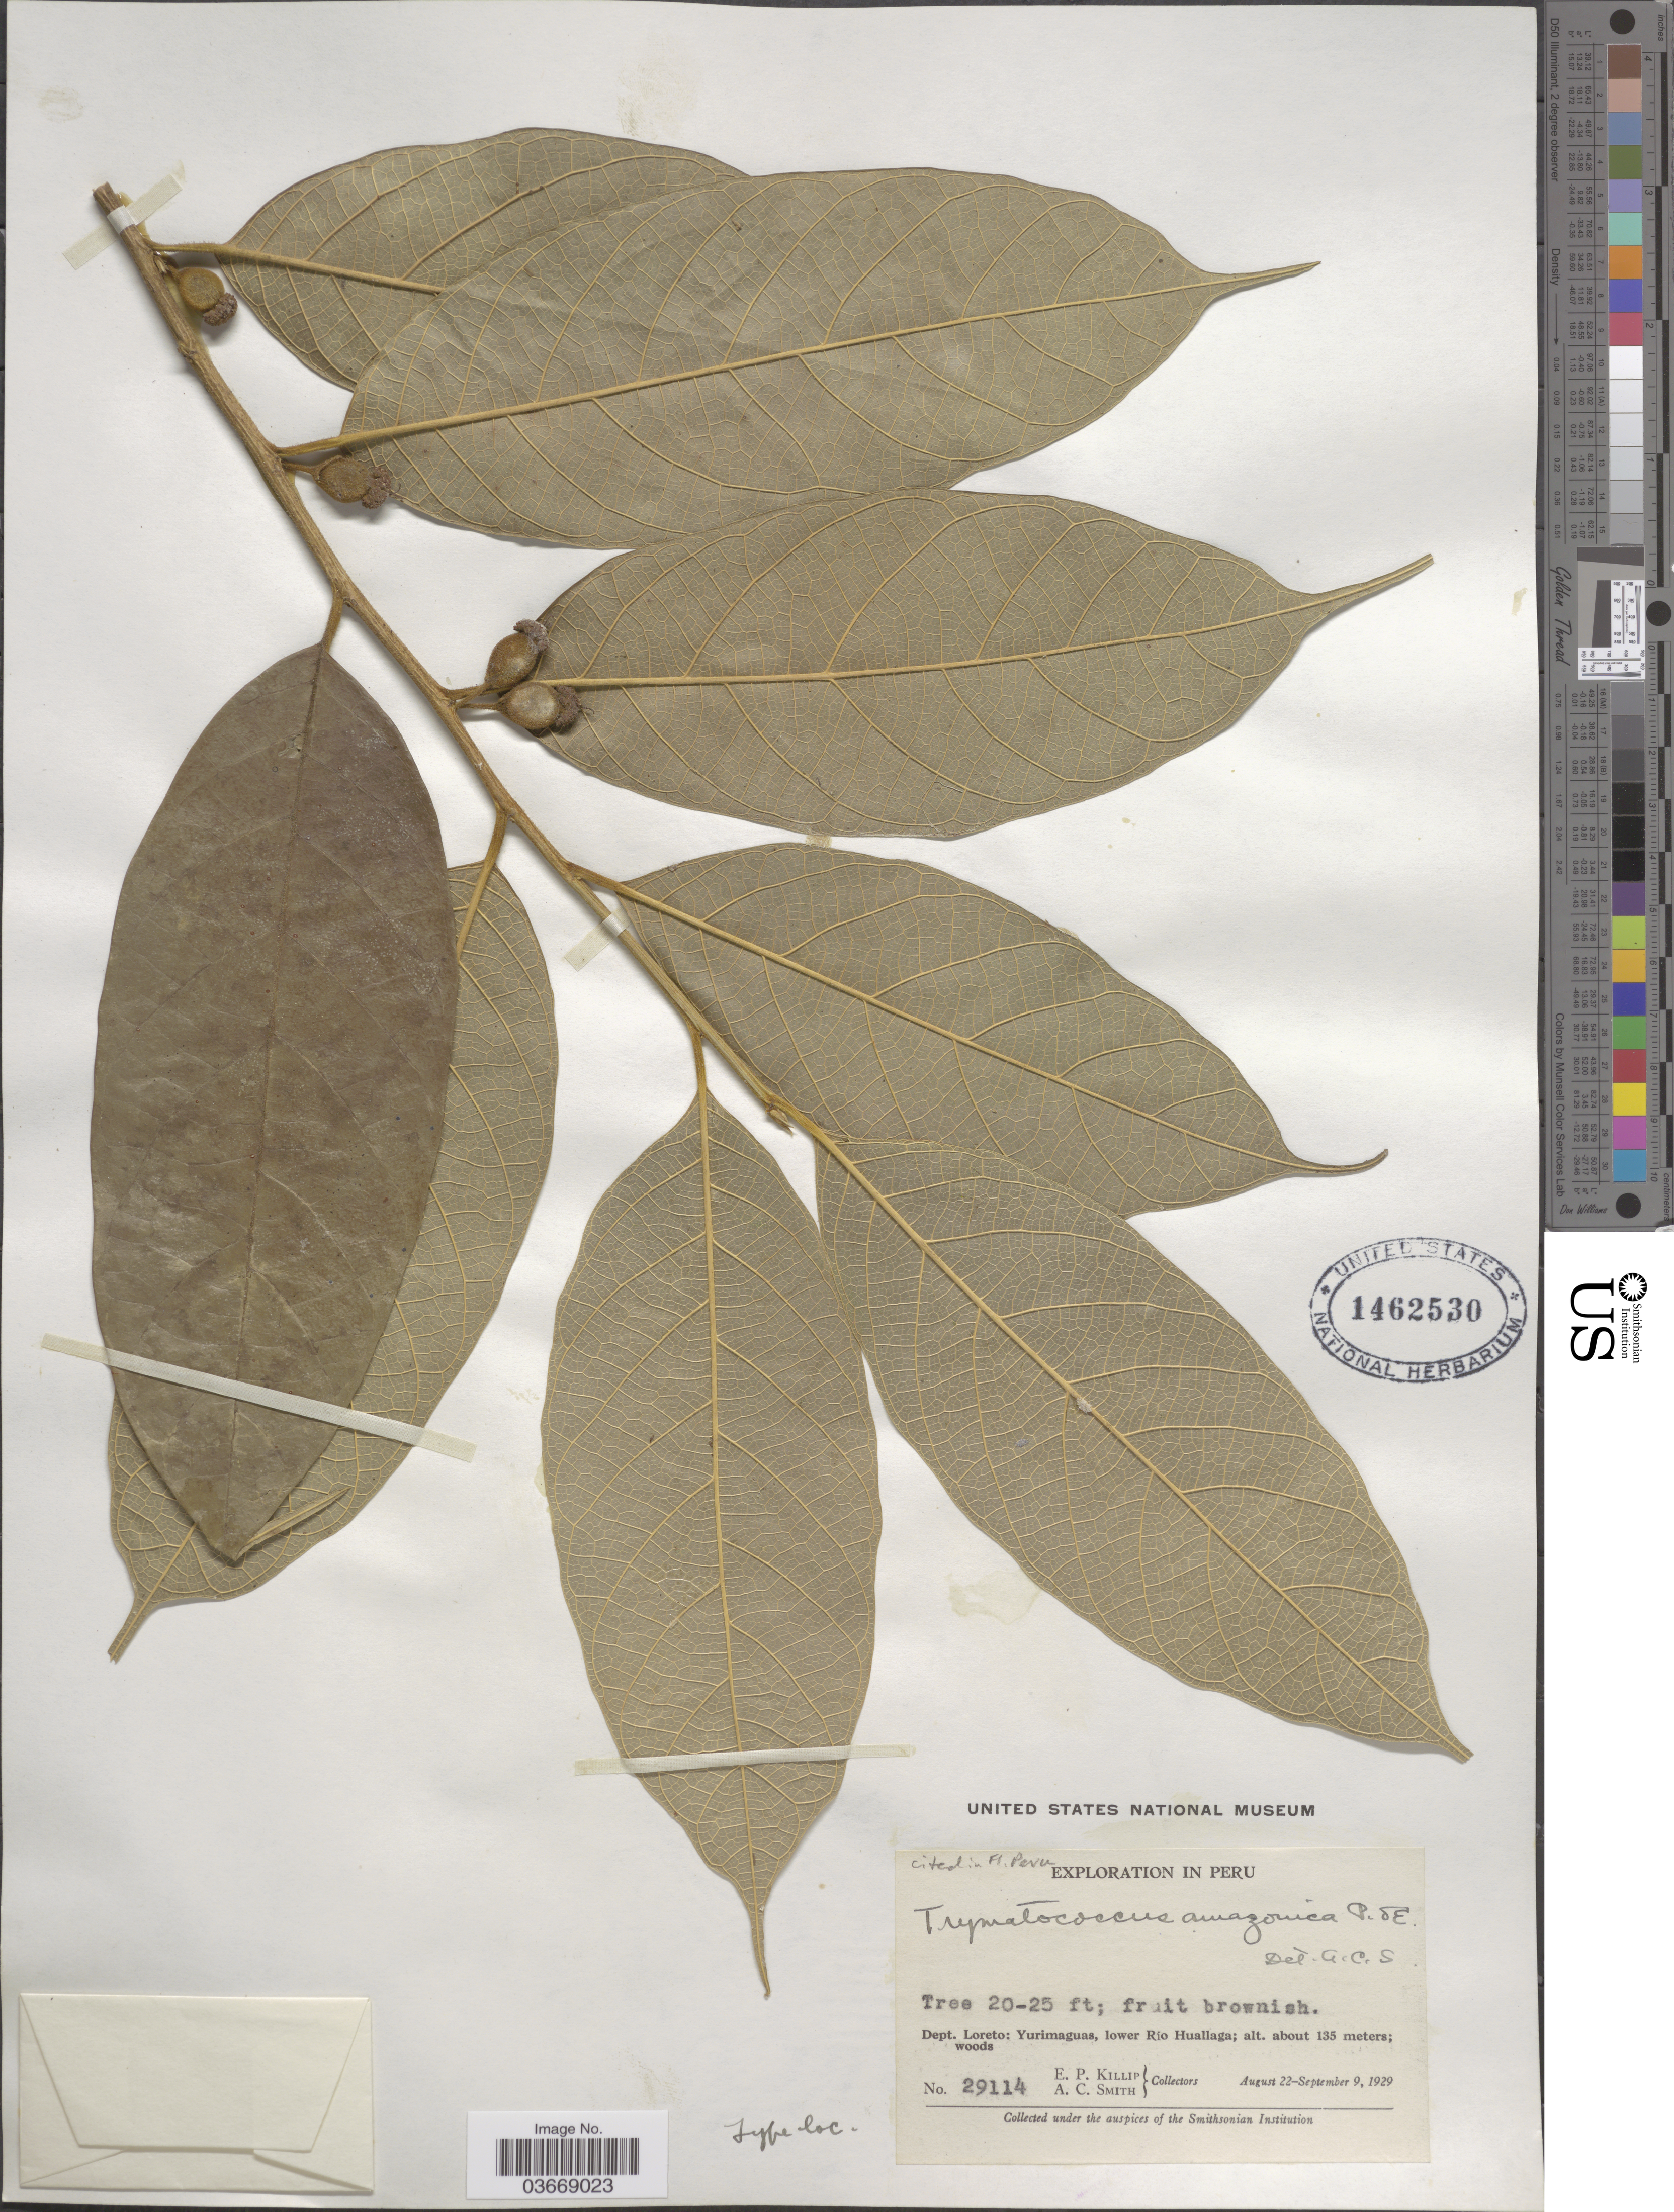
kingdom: Plantae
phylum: Tracheophyta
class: Magnoliopsida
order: Rosales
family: Moraceae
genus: Brosimum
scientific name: Brosimum amazonicum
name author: (Poepp. & Endl.) E. M. Gardner & Zerega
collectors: E. P. Killip & A. C. Smith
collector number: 29114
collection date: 1929-08-22/1929-09-09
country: Peru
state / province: Loreto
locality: Dept. Loreto: Yurimaguas, lower Río Huallaga.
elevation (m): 135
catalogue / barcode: US 1462530